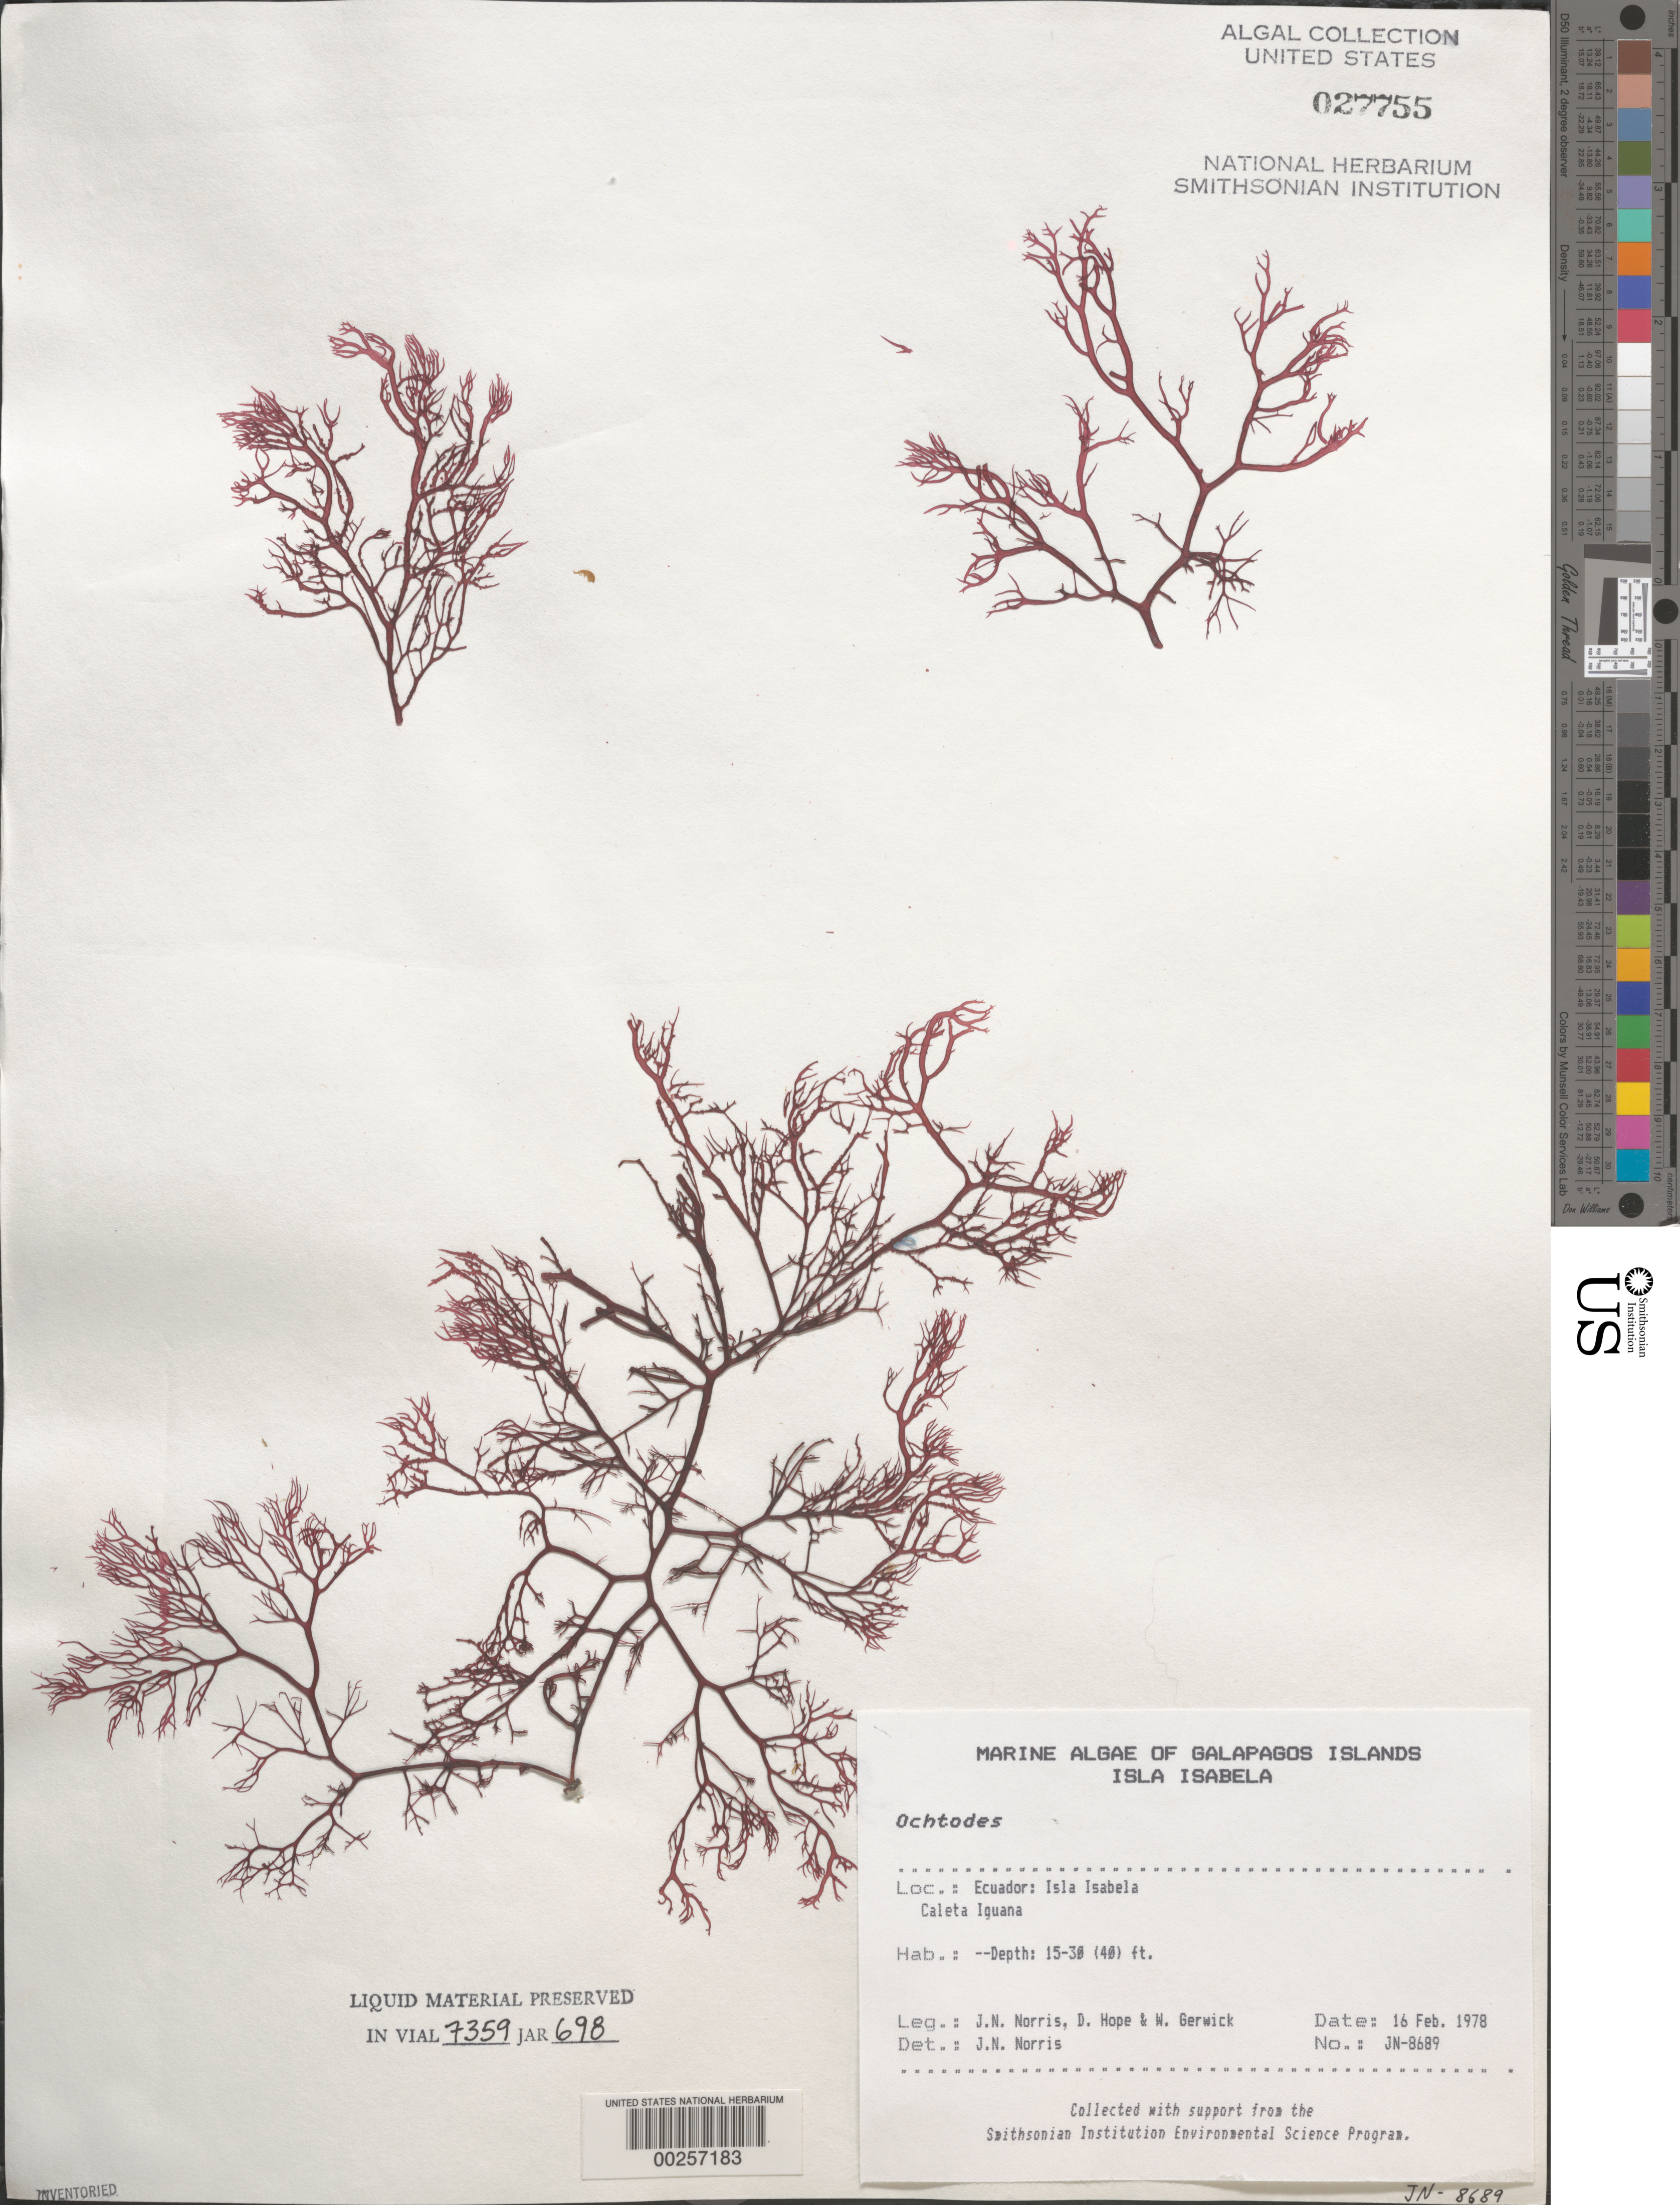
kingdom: Plantae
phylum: Rhodophyta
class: Florideophyceae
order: Gigartinales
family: Rhizophyllidaceae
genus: Ochtodes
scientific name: Ochtodes sp.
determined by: Norris, James N.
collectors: J. N. Norris, D. Hope & W. Gerwick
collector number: JN-8689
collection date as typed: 16 Feb 1978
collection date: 1978-02-16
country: Ecuador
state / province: Colón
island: Isabela [Albemarle]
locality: Caleta Iguana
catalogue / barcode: US 27755